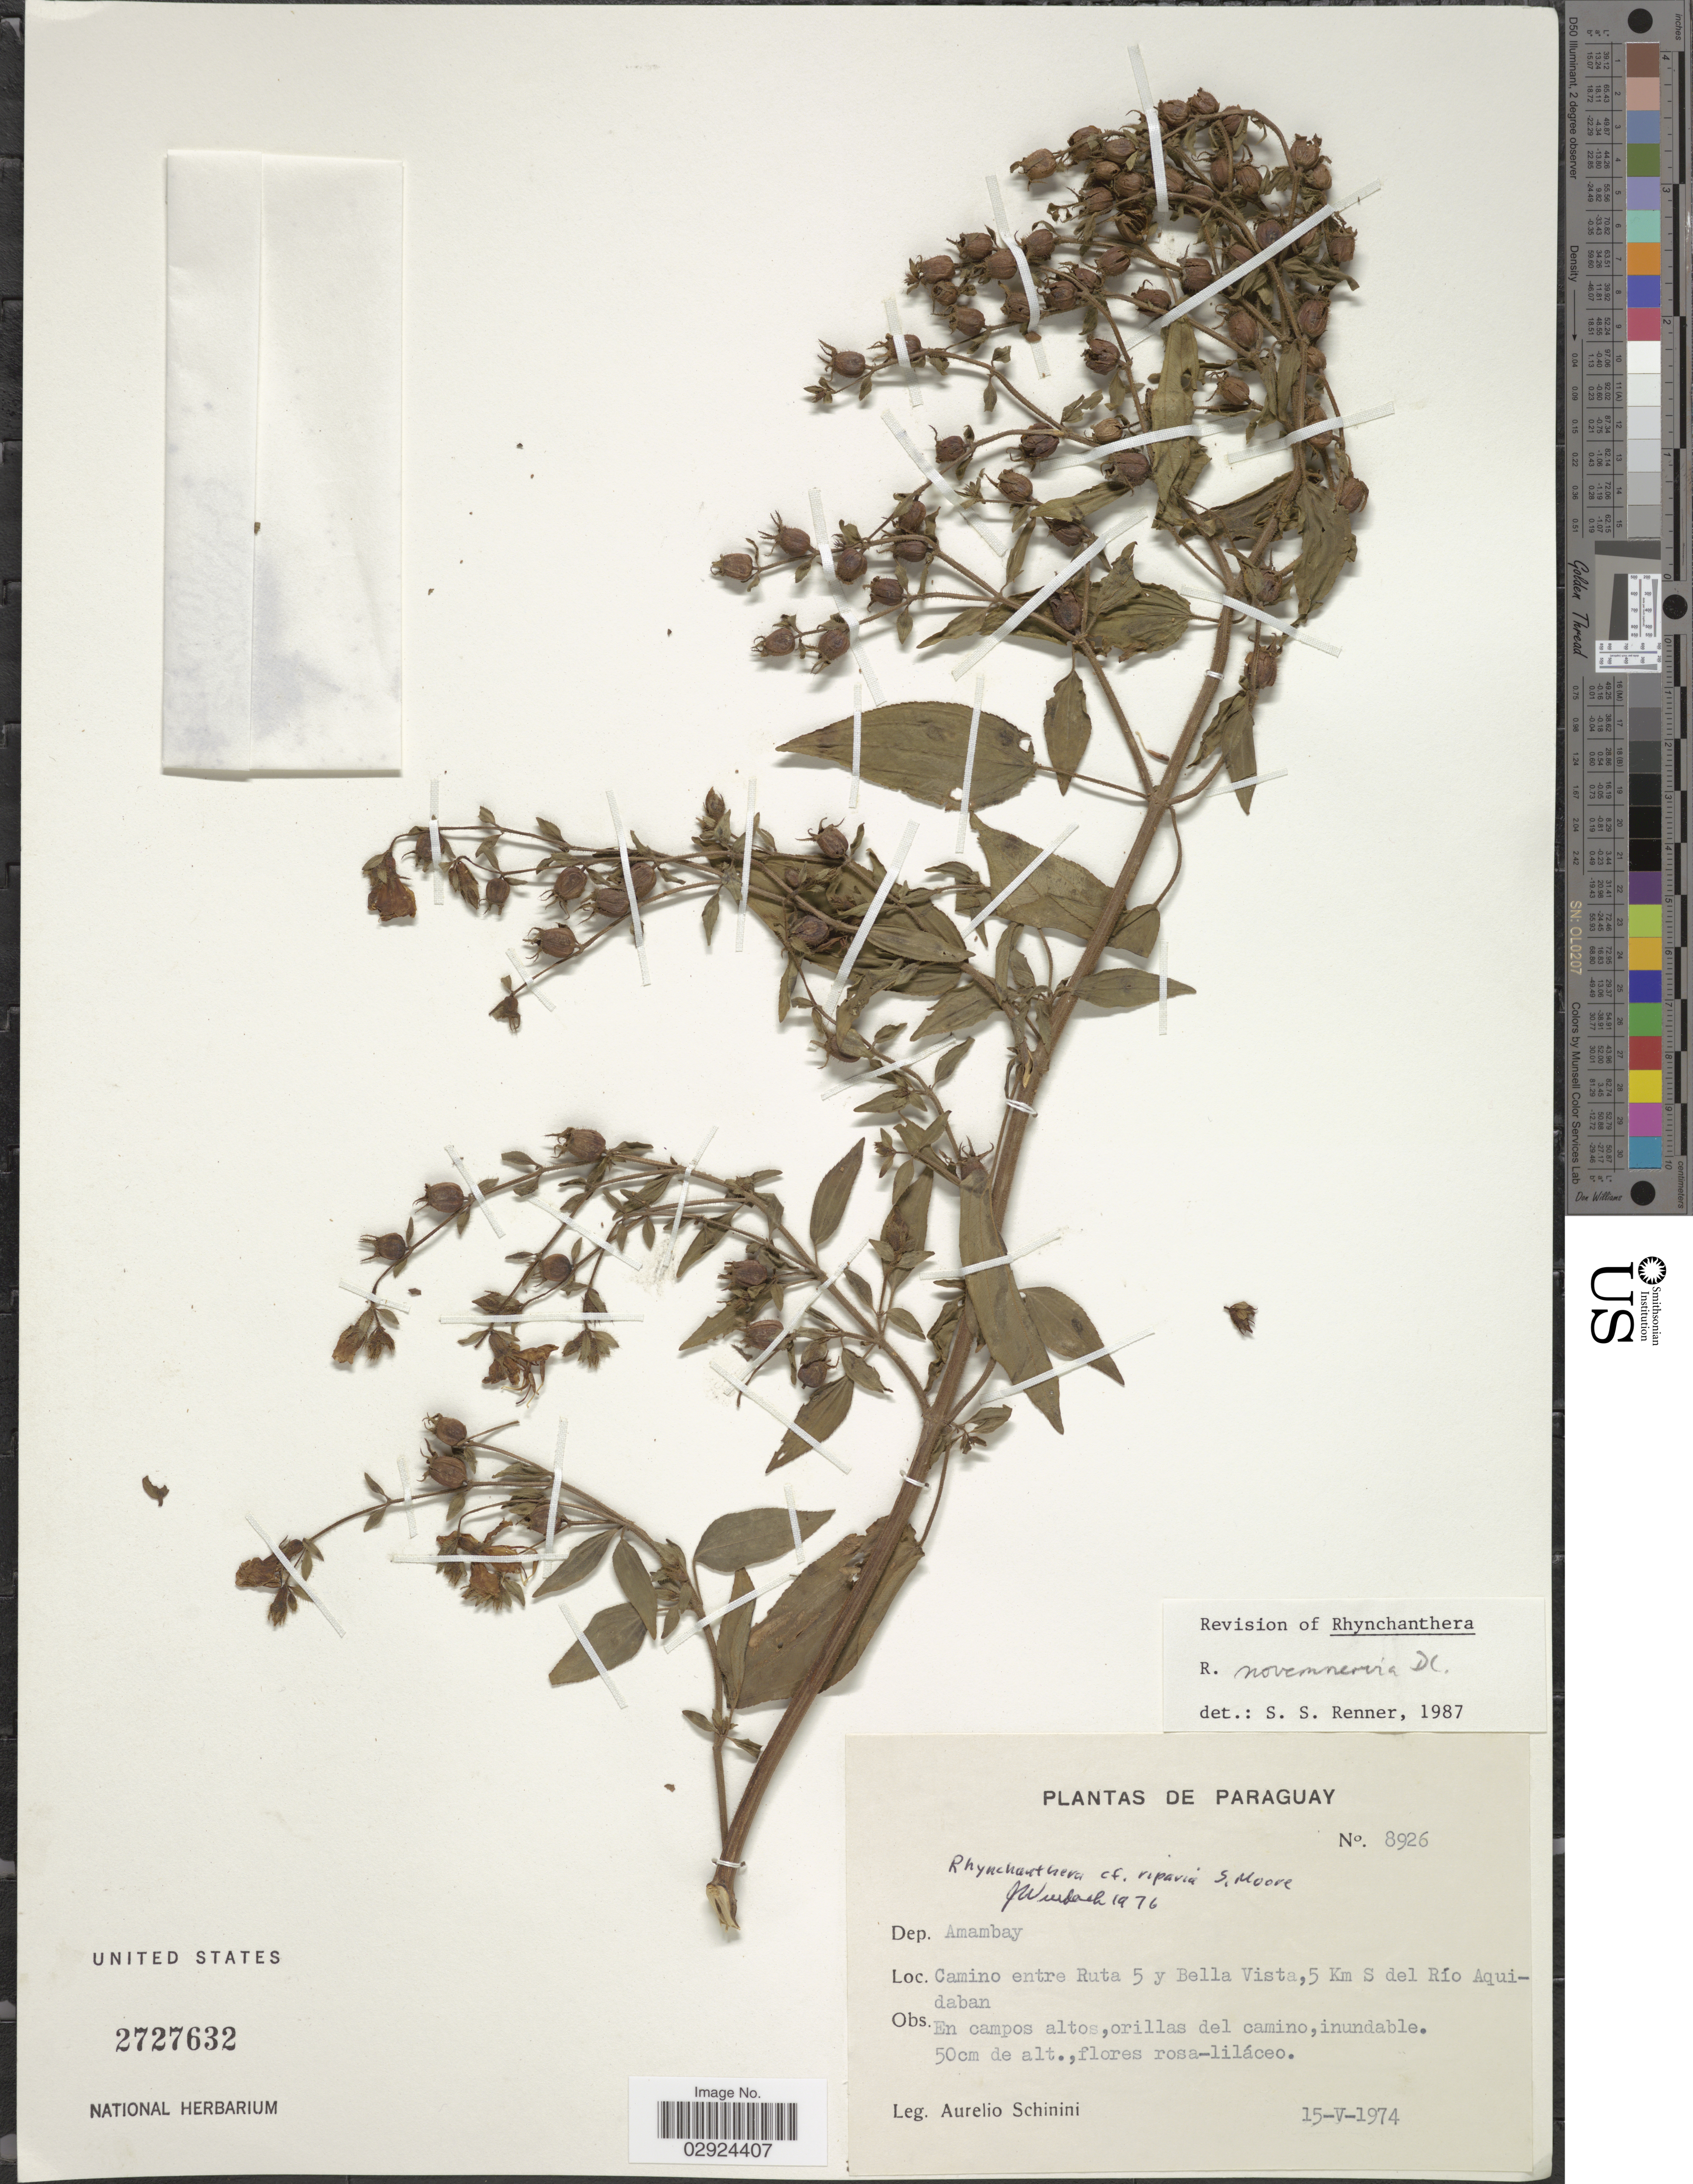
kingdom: Plantae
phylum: Tracheophyta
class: Magnoliopsida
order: Myrtales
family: Melastomataceae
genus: Rhynchanthera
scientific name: Rhynchanthera novemnervia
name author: DC.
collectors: A. Schinini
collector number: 8926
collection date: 1974-05-15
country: Paraguay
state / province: Amambay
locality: Dep. Amambay, Camino entre Ruta 5 y Bella Vista, 5 Km S del Río Aquidaban.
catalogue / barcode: US 2727632